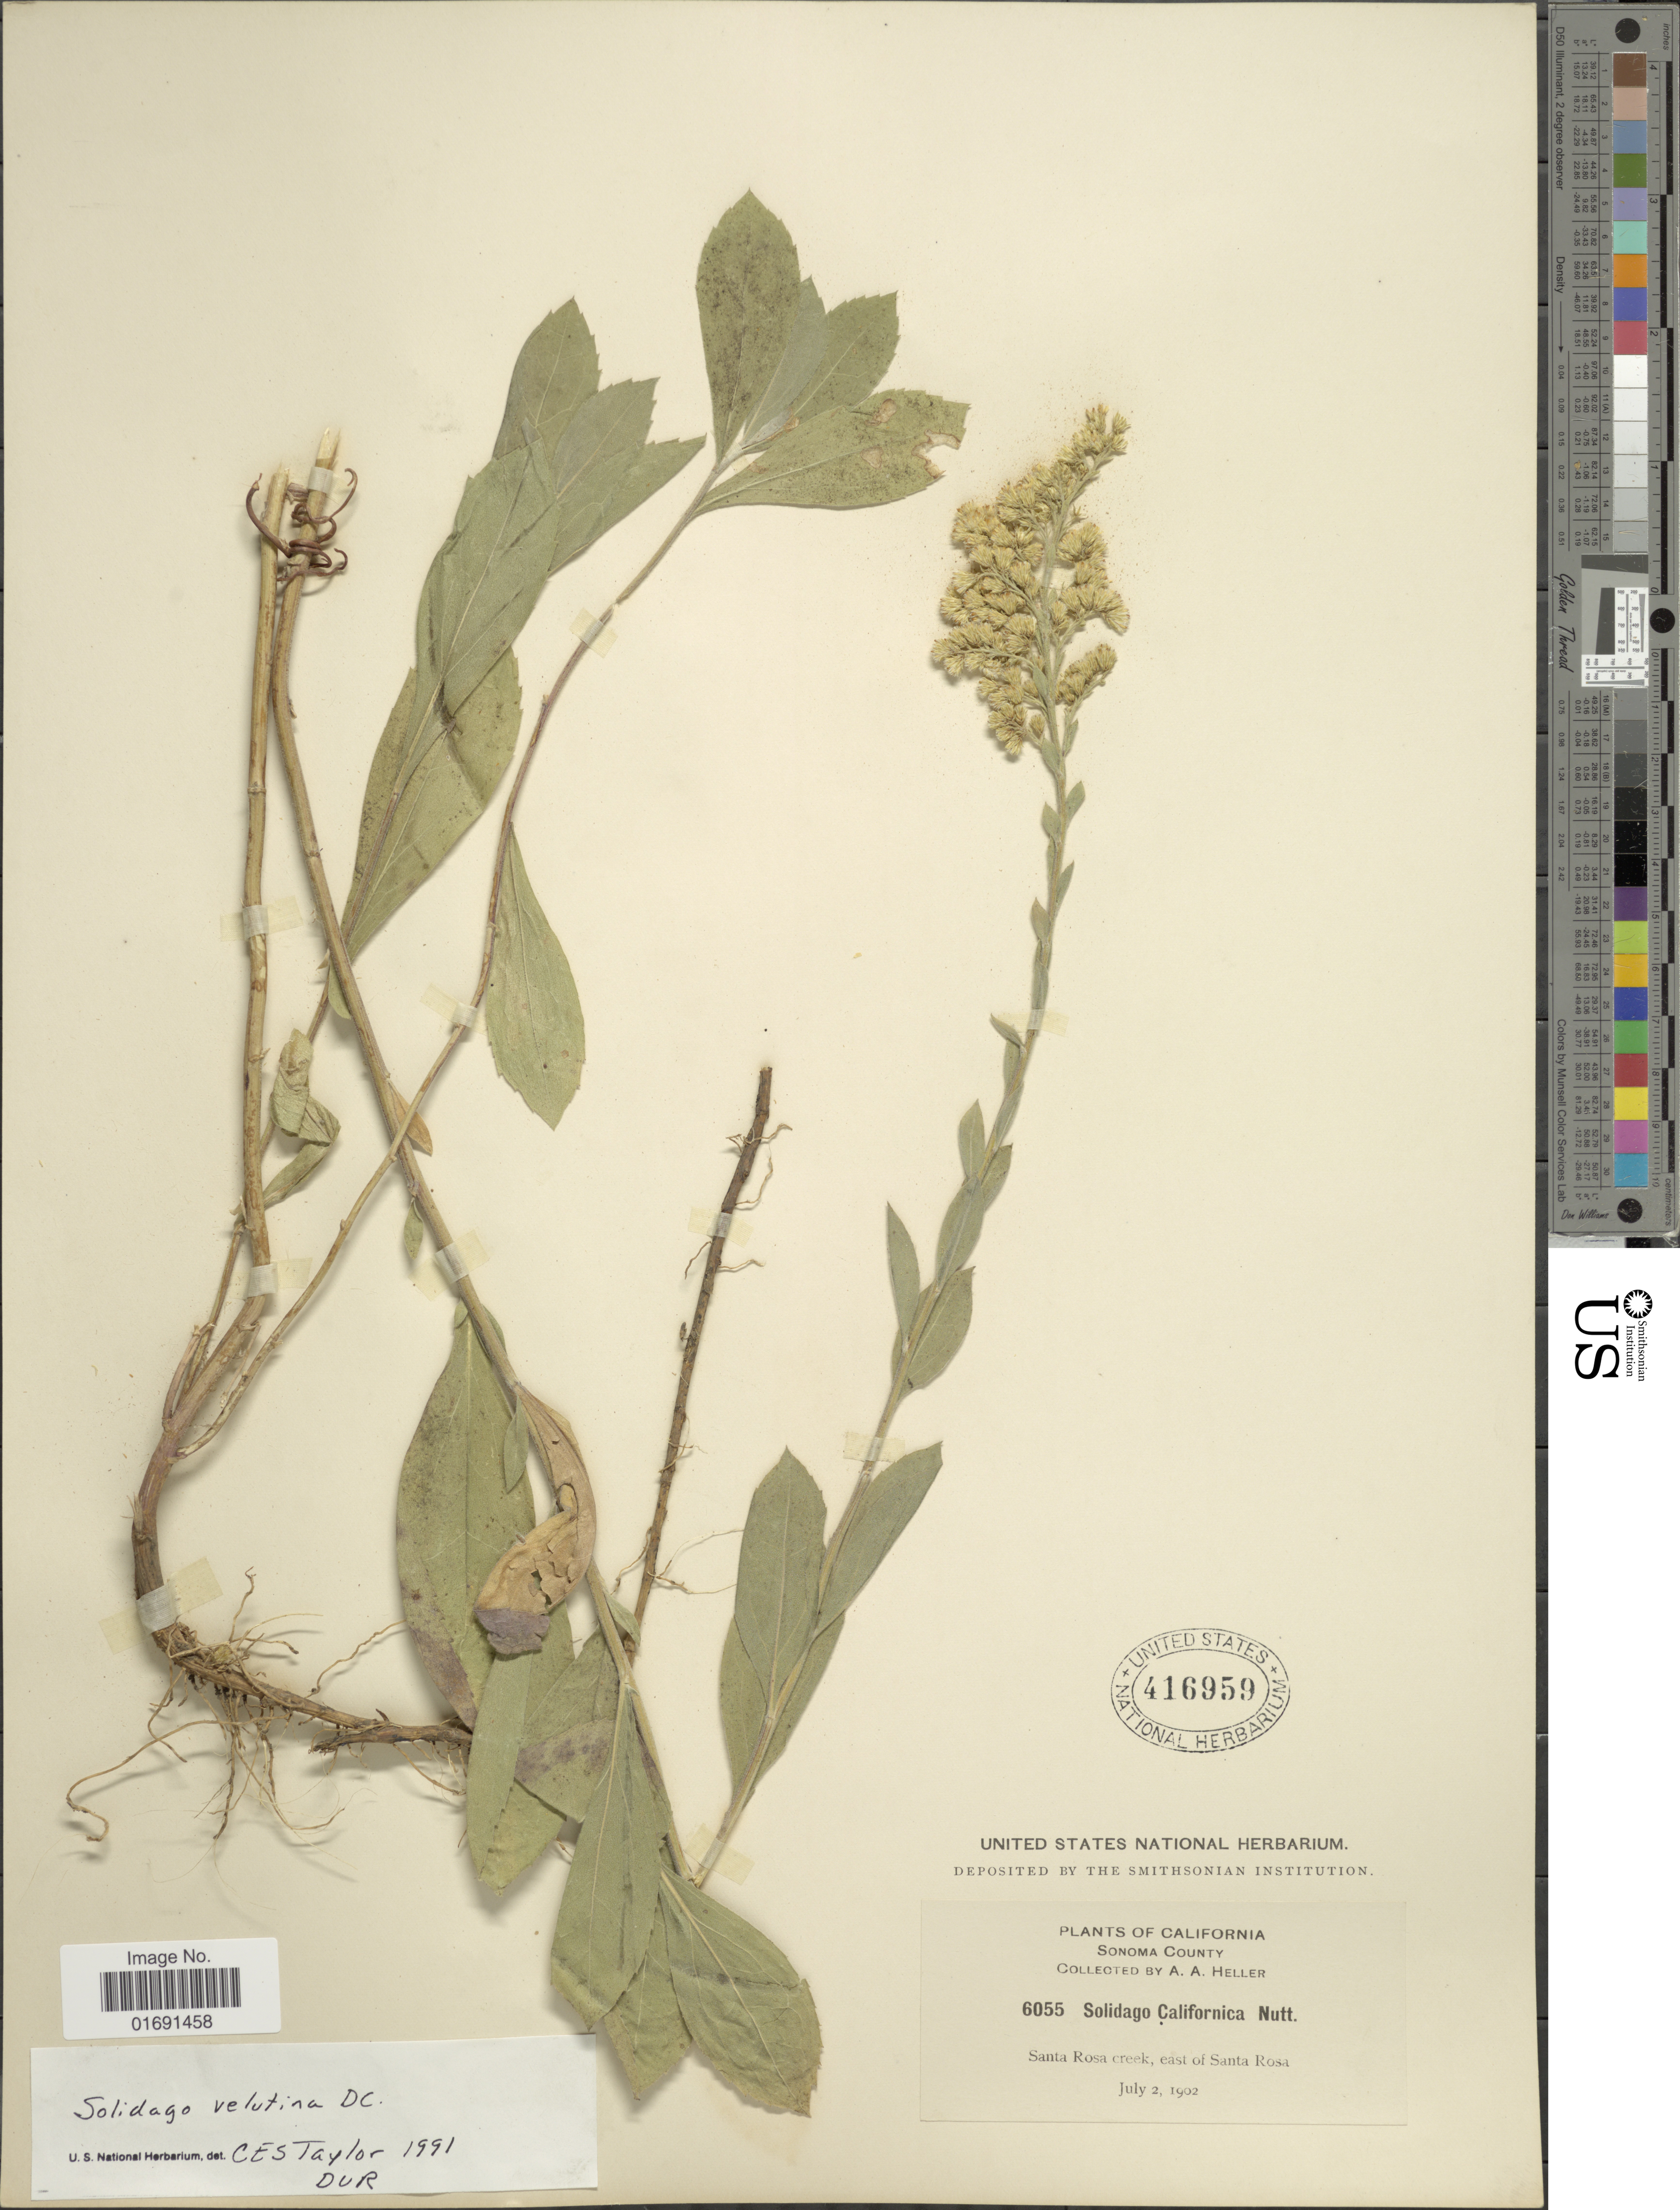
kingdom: Plantae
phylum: Tracheophyta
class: Magnoliopsida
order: Asterales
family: Asteraceae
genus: Solidago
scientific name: Solidago velutina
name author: DC.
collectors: A. A. Heller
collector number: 6055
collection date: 1902-07-02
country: United States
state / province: California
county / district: Sonoma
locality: Sonoma County, Santa Rosa Creek, east of Santa Rosa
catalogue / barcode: US 416959